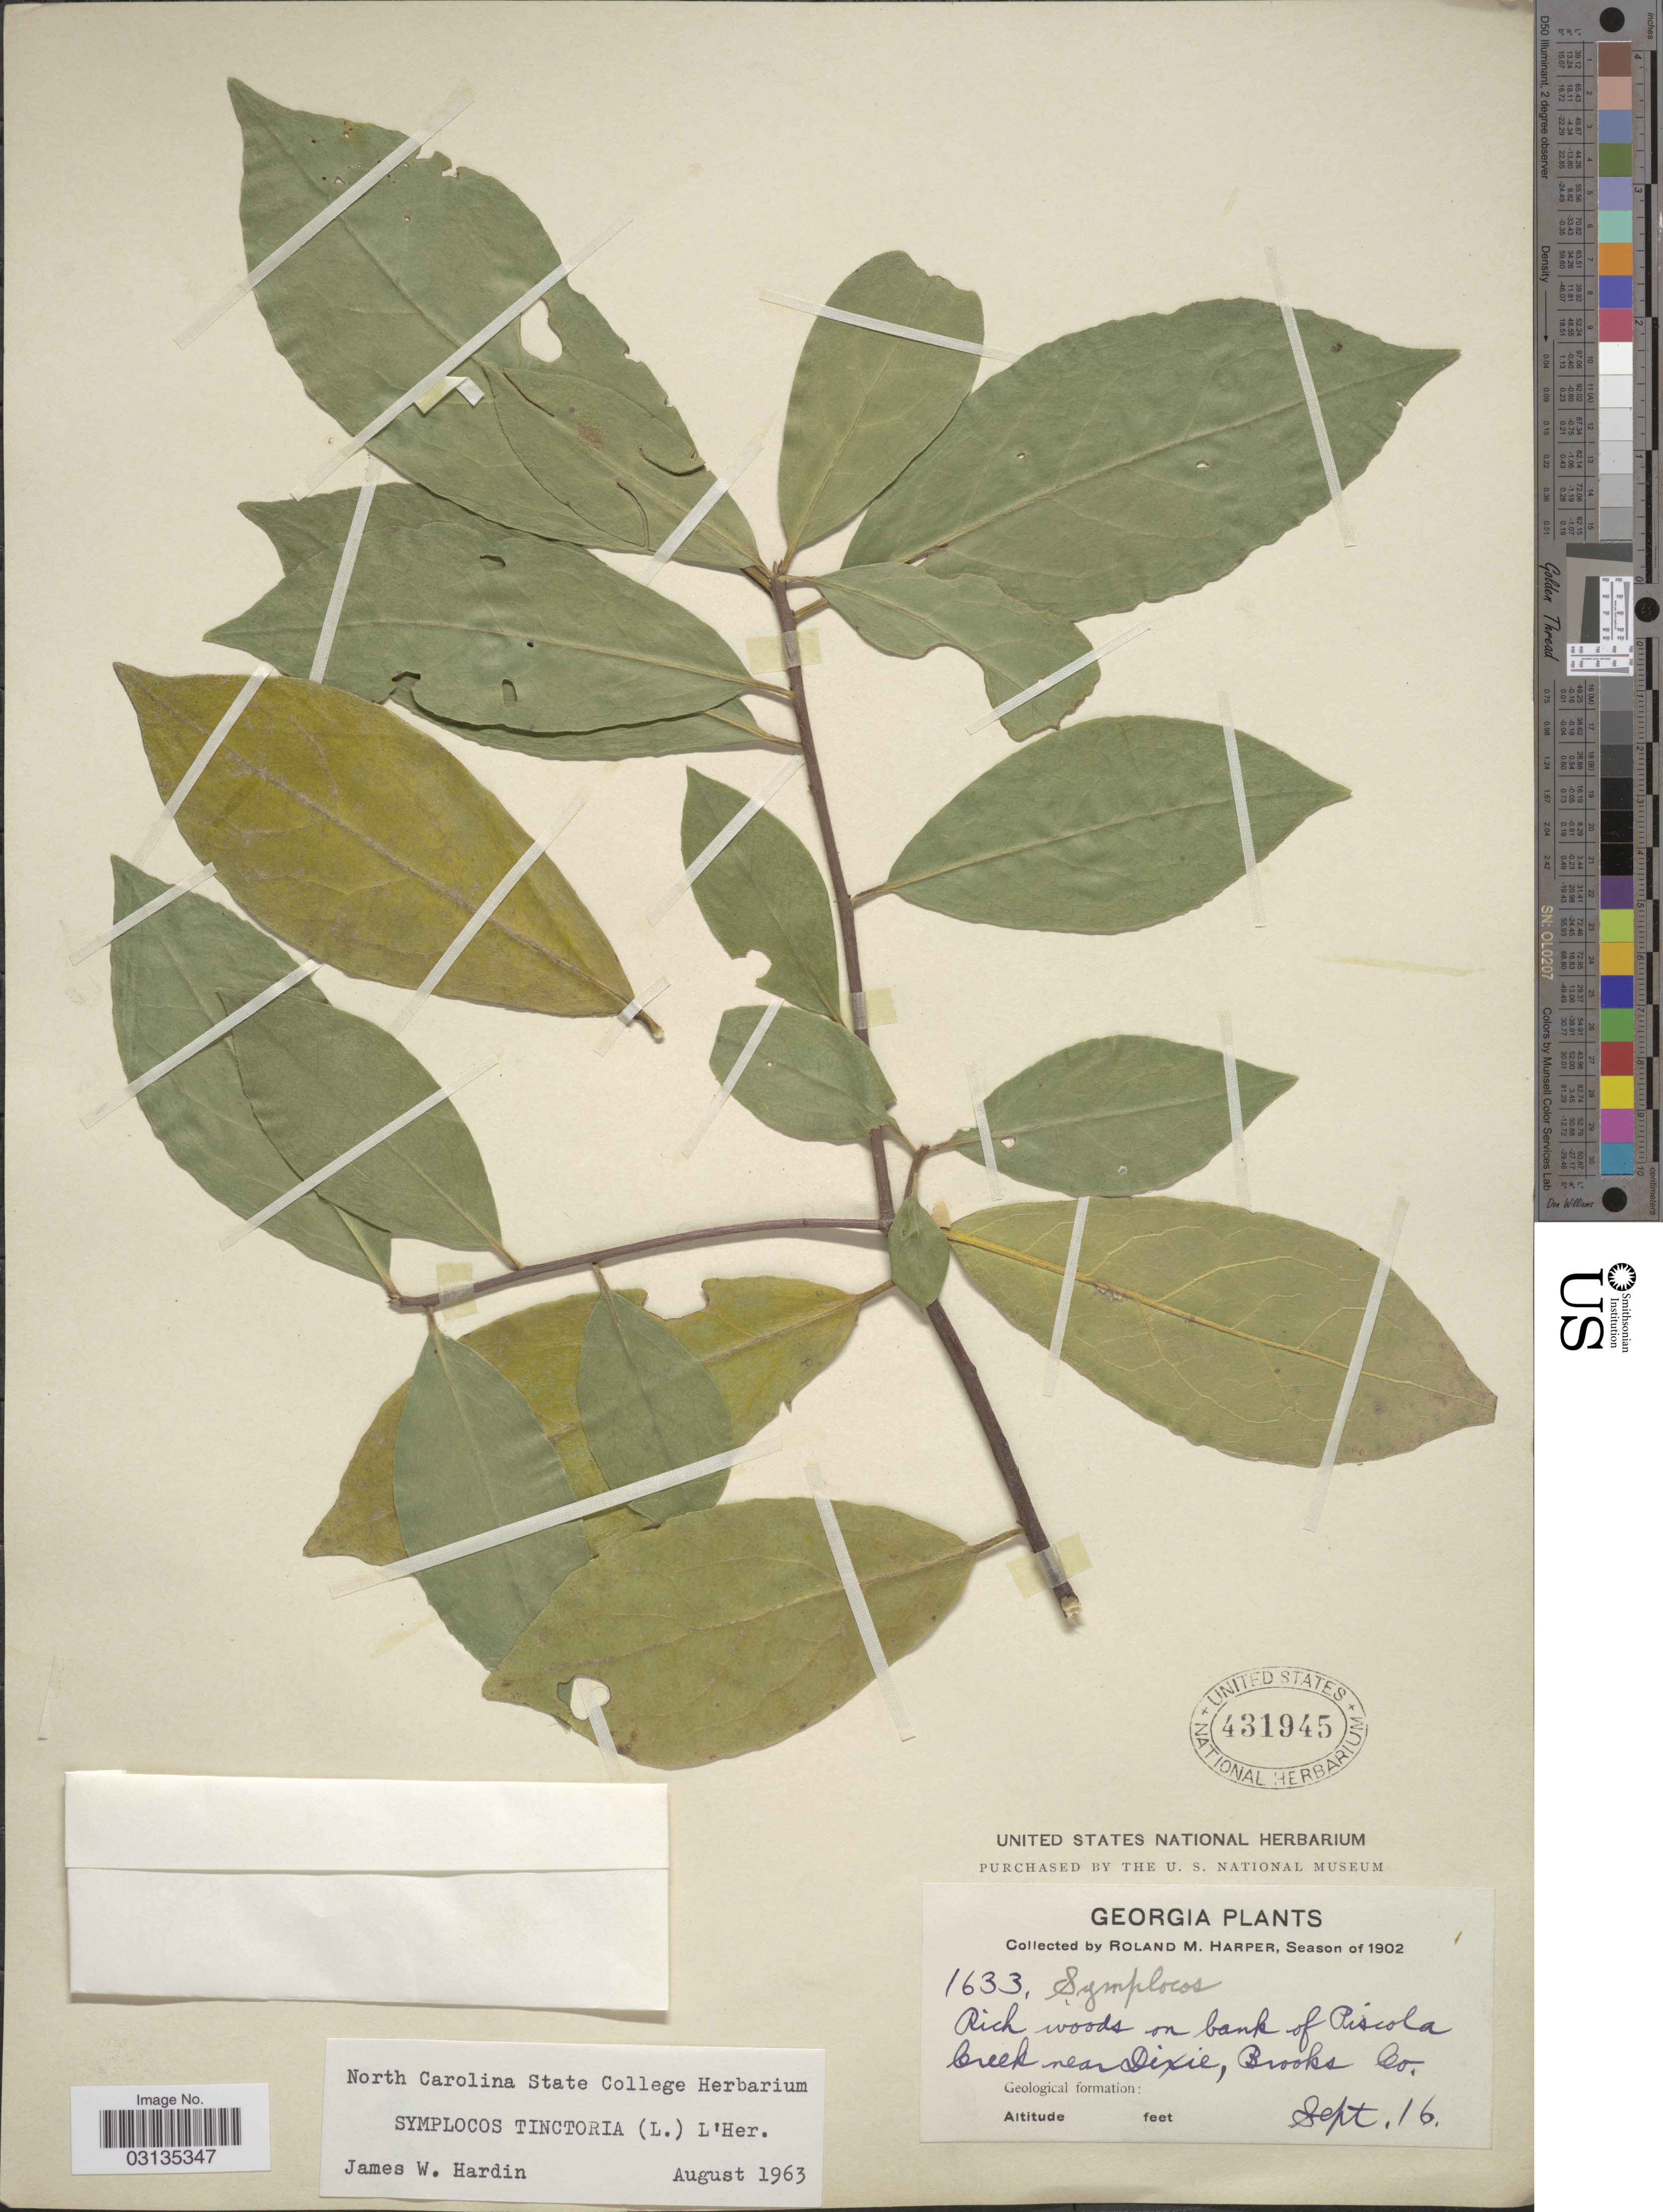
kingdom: Plantae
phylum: Tracheophyta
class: Magnoliopsida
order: Ericales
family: Symplocaceae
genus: Symplocos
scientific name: Symplocos tinctoria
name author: (L.) L'Hér.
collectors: R. M. Harper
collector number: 1633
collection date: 1902-09-16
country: United States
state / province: Georgia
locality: Rich woods on bank of Piscola Creek near Dixie, Brooks Co.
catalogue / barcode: US 431945